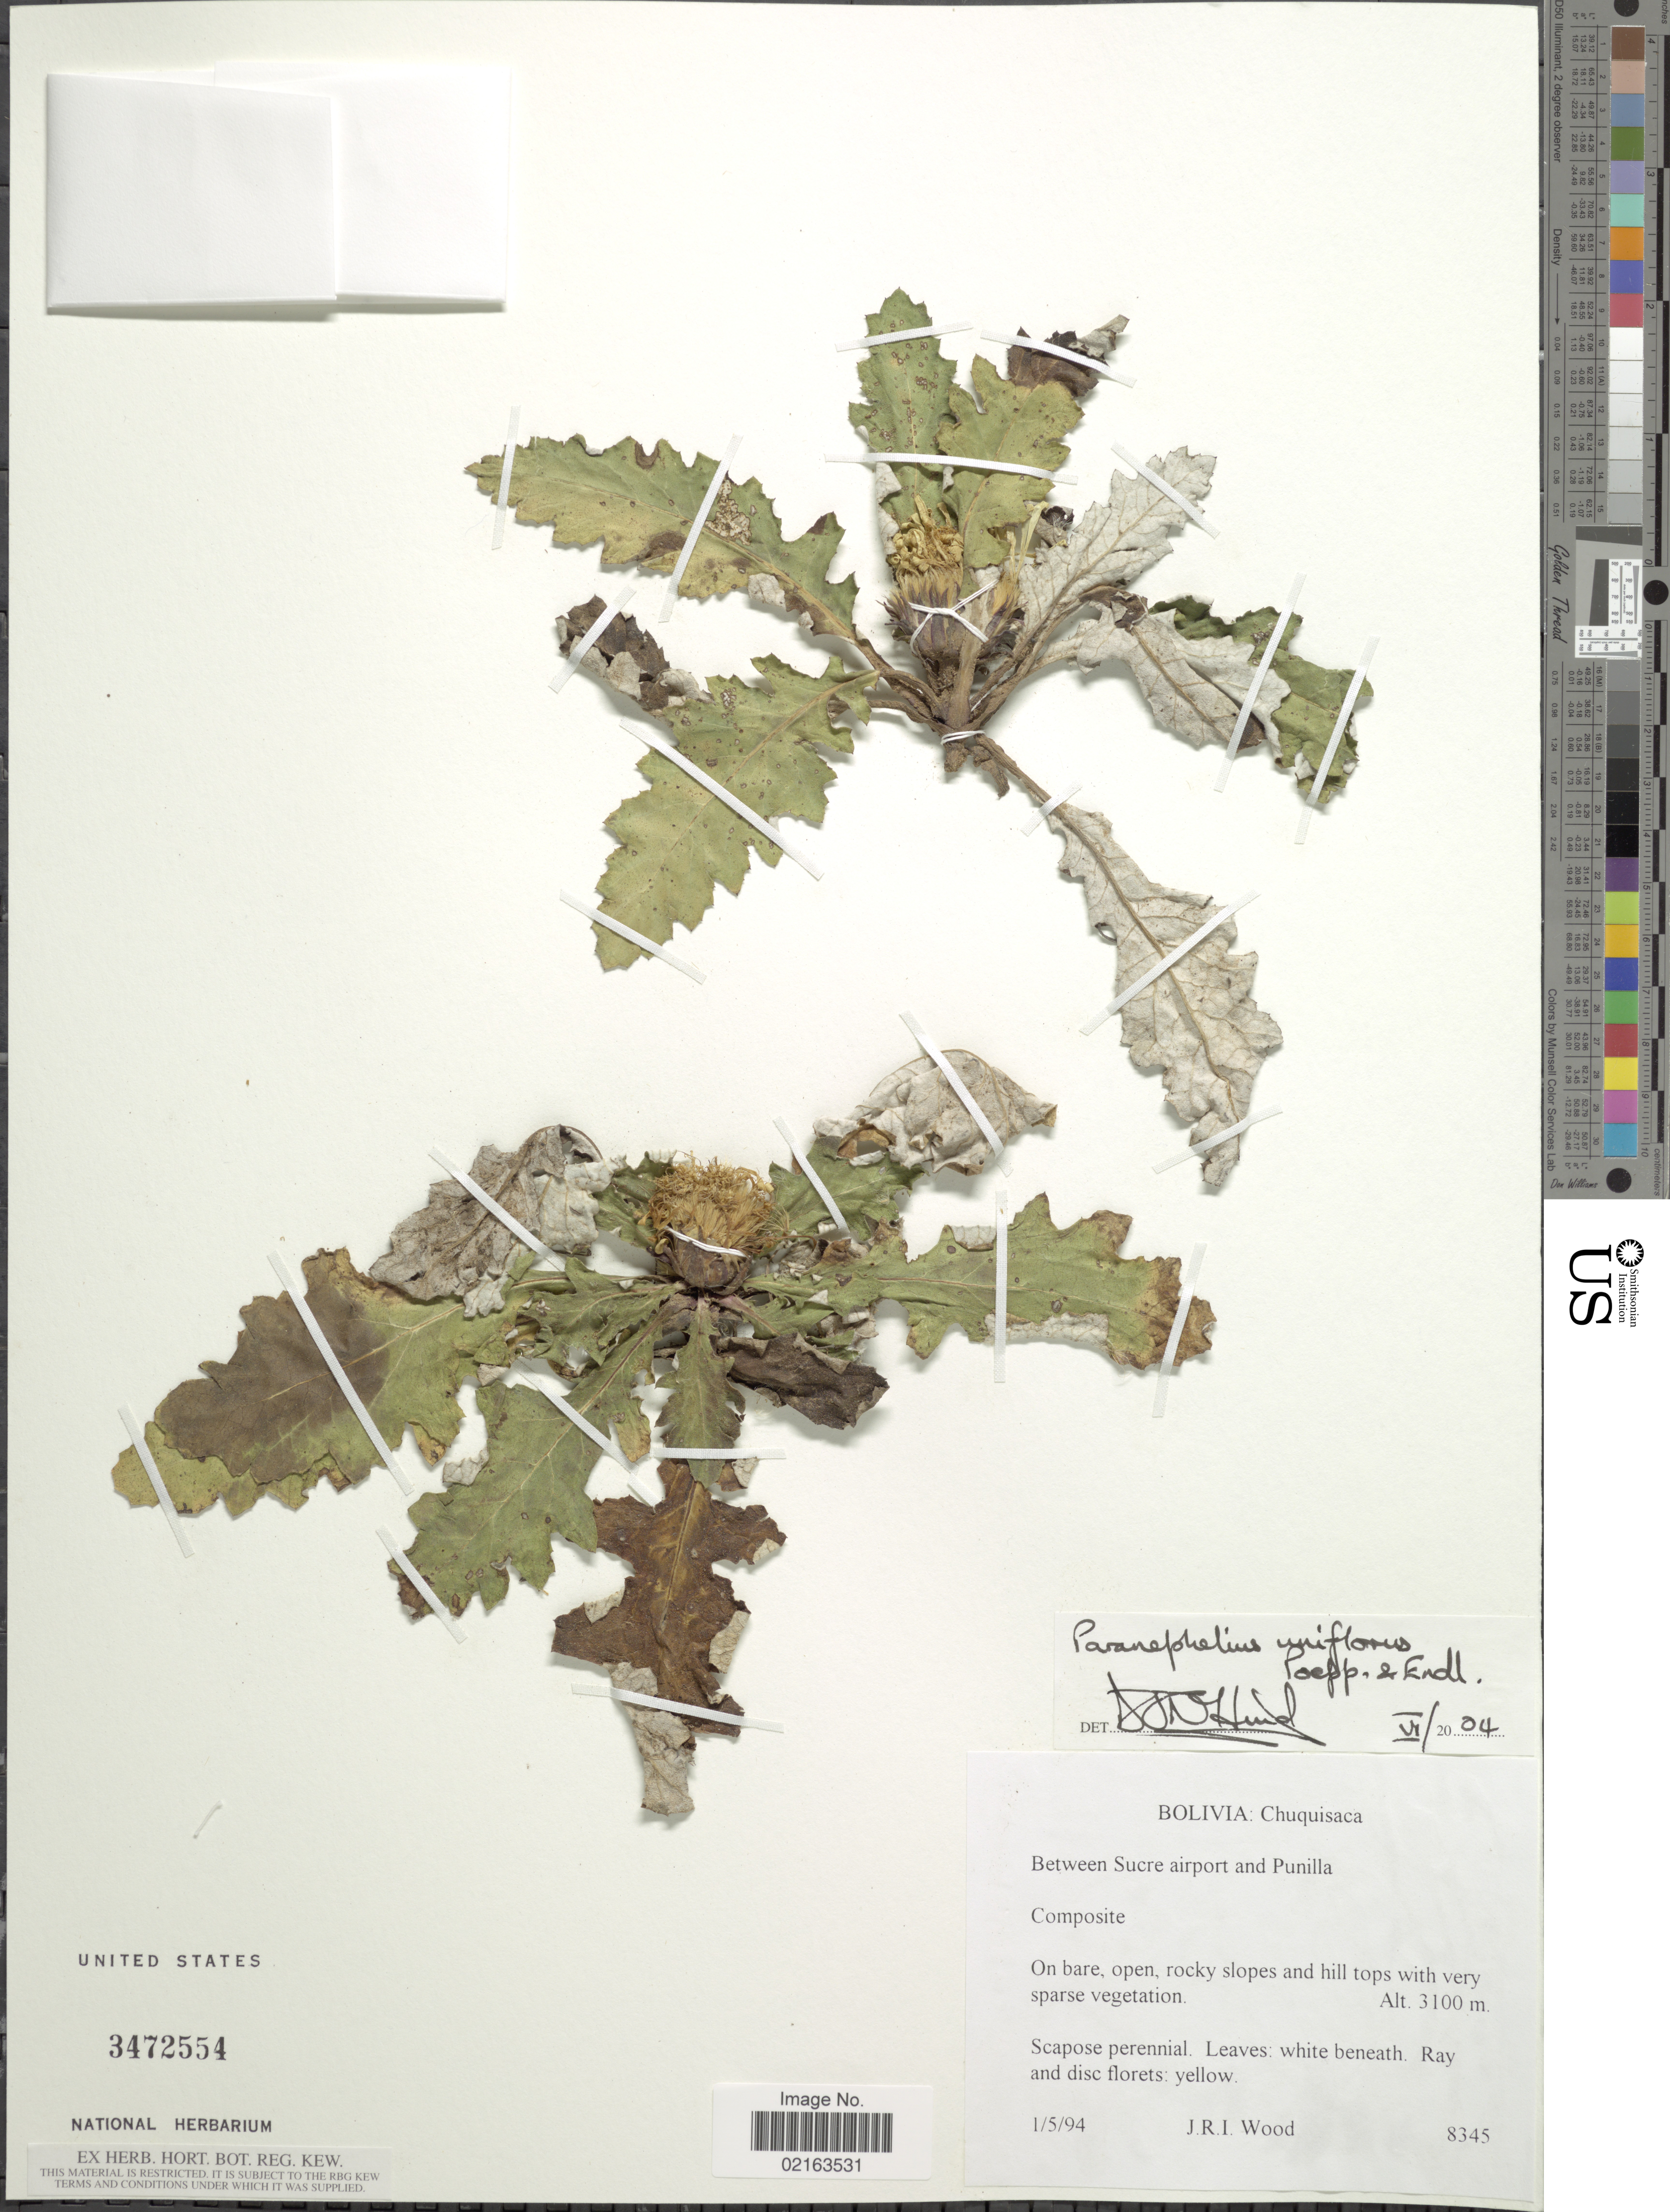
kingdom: Plantae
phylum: Tracheophyta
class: Magnoliopsida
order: Asterales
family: Asteraceae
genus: Paranephelius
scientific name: Paranephelius uniflorus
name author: Poepp. & Endl.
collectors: J. R. I. Wood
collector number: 8345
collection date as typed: Transcribed d/m/y: 1/5/94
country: Bolivia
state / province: Chuquisaca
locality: Between Sucre airport and Punilla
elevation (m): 3100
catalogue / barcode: US 3472554